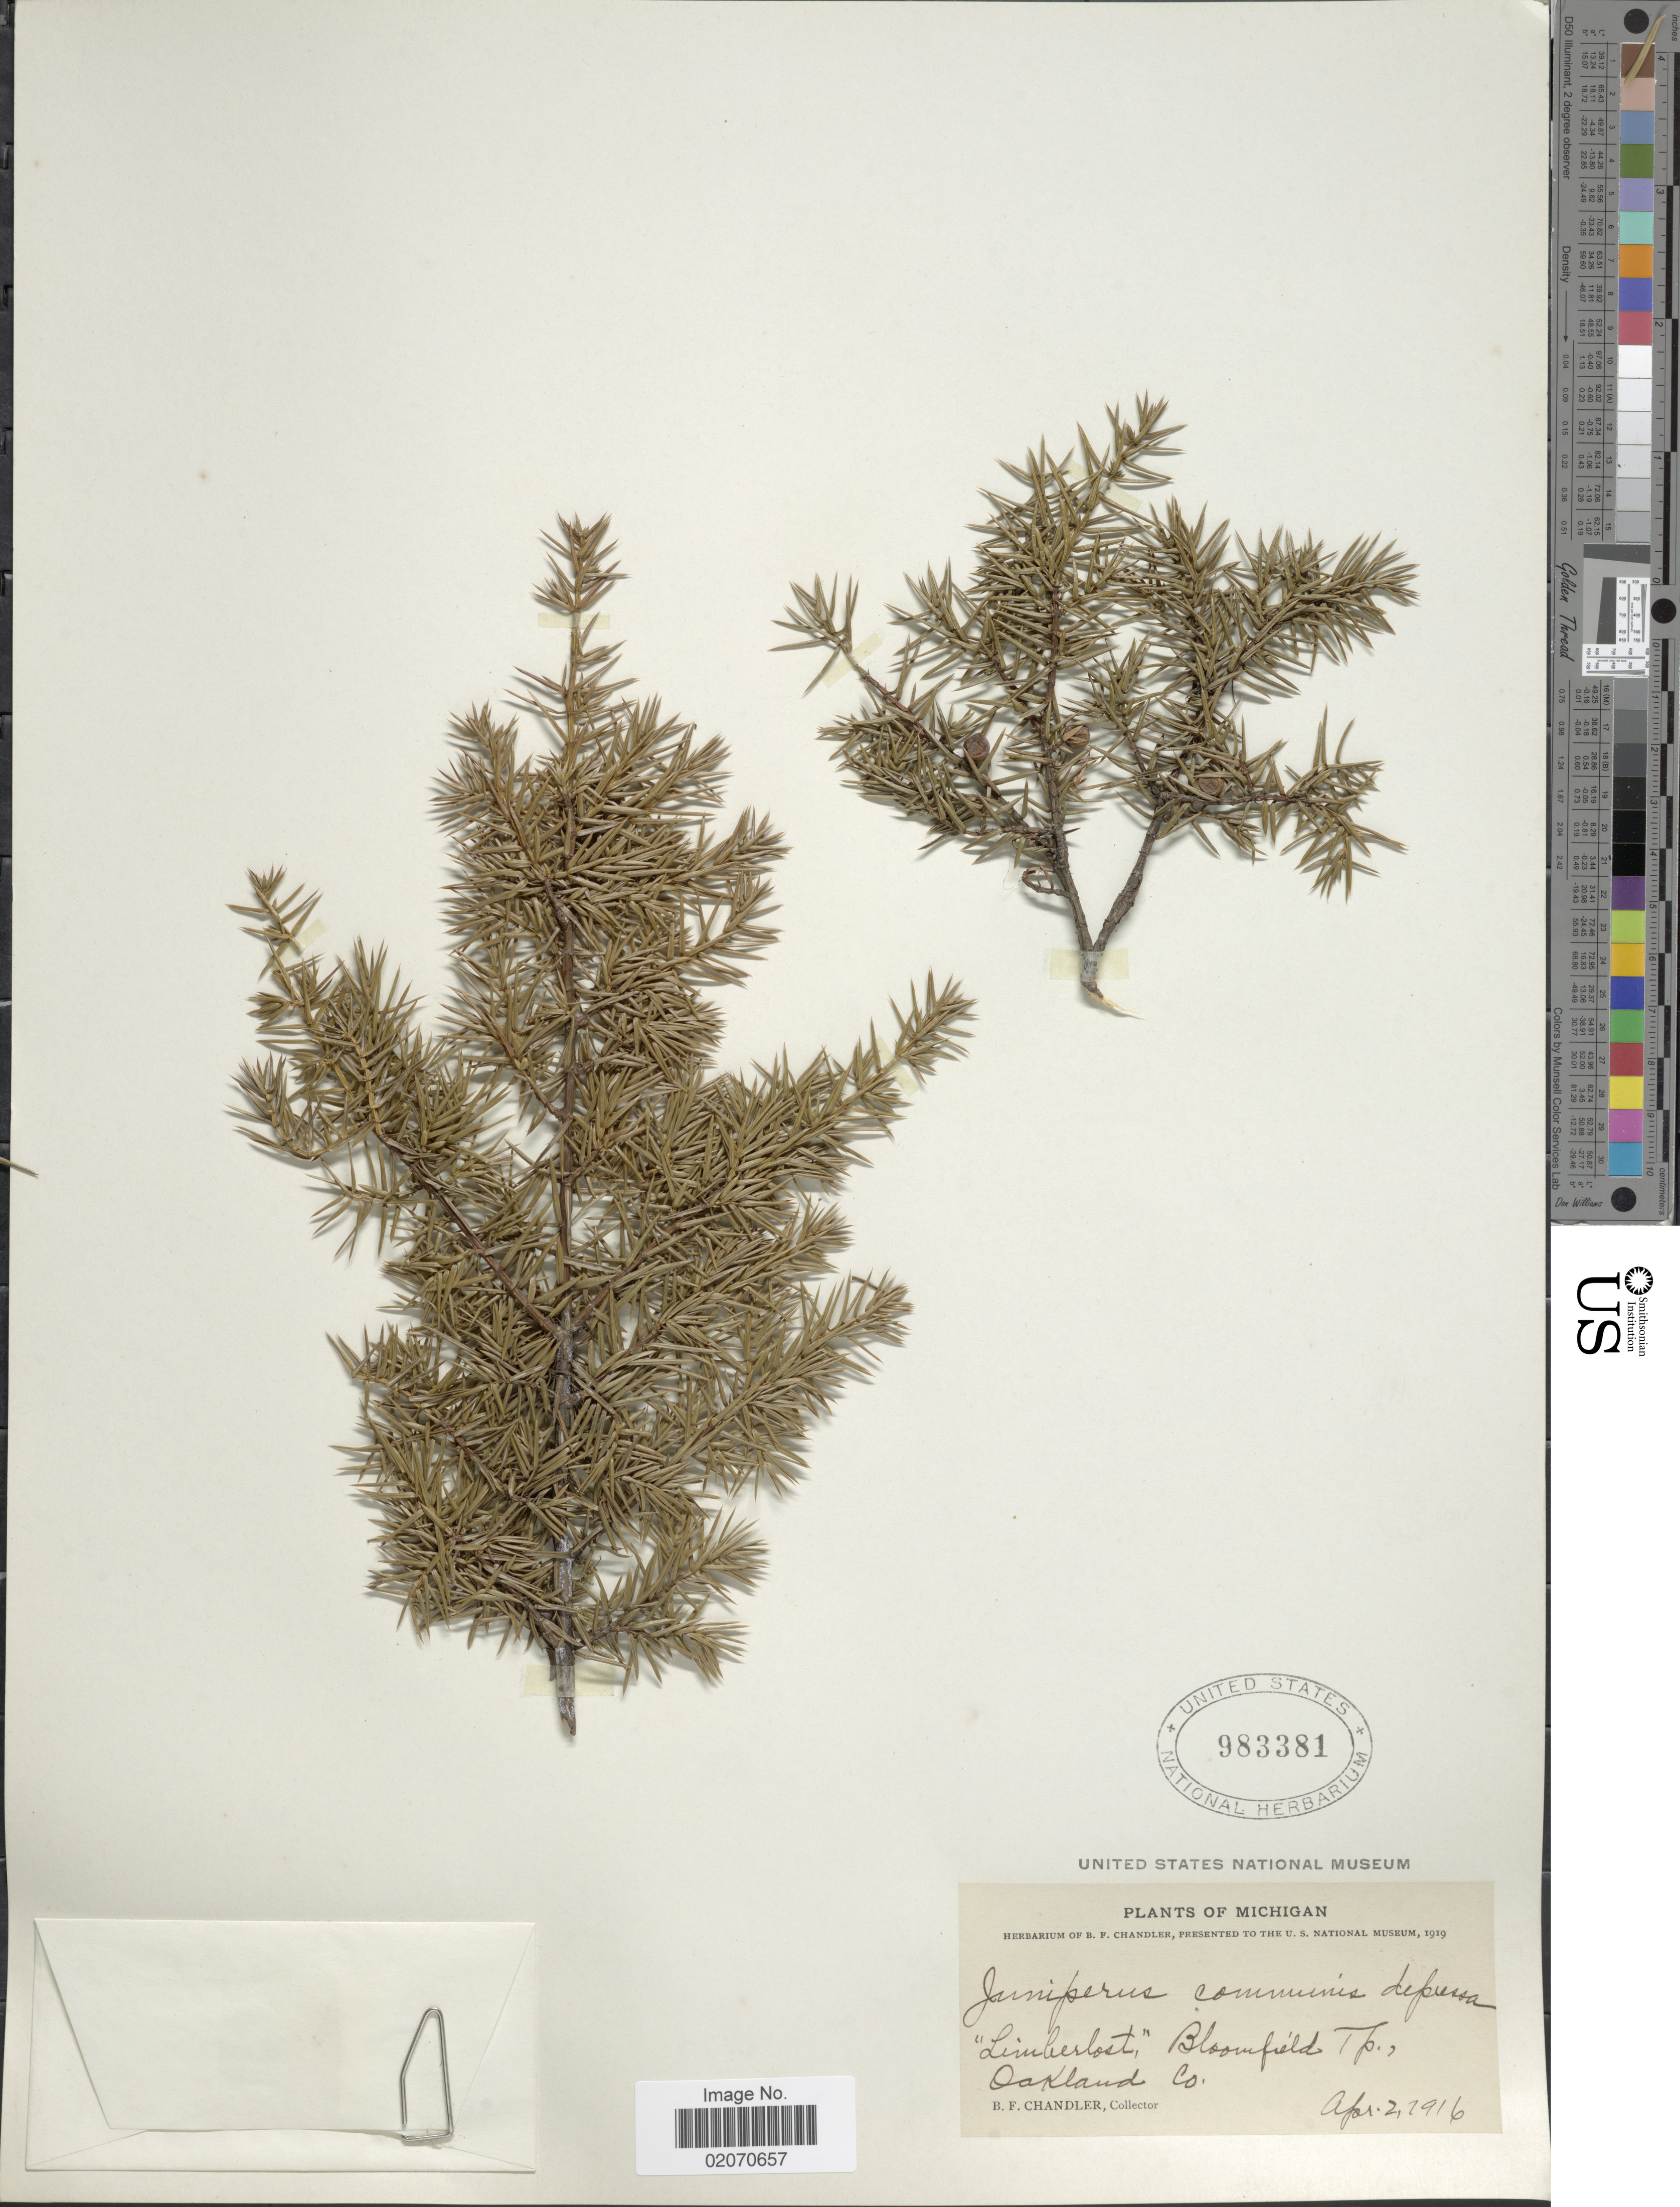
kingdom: Plantae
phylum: Tracheophyta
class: Pinopsida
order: Pinales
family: Cupressaceae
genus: Juniperus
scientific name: Juniperus communis var. depressa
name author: Pursh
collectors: B. F. Chandler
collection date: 1916-04-02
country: United States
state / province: Michigan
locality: Bloomfield Tp., Oakland Co.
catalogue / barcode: US 983381